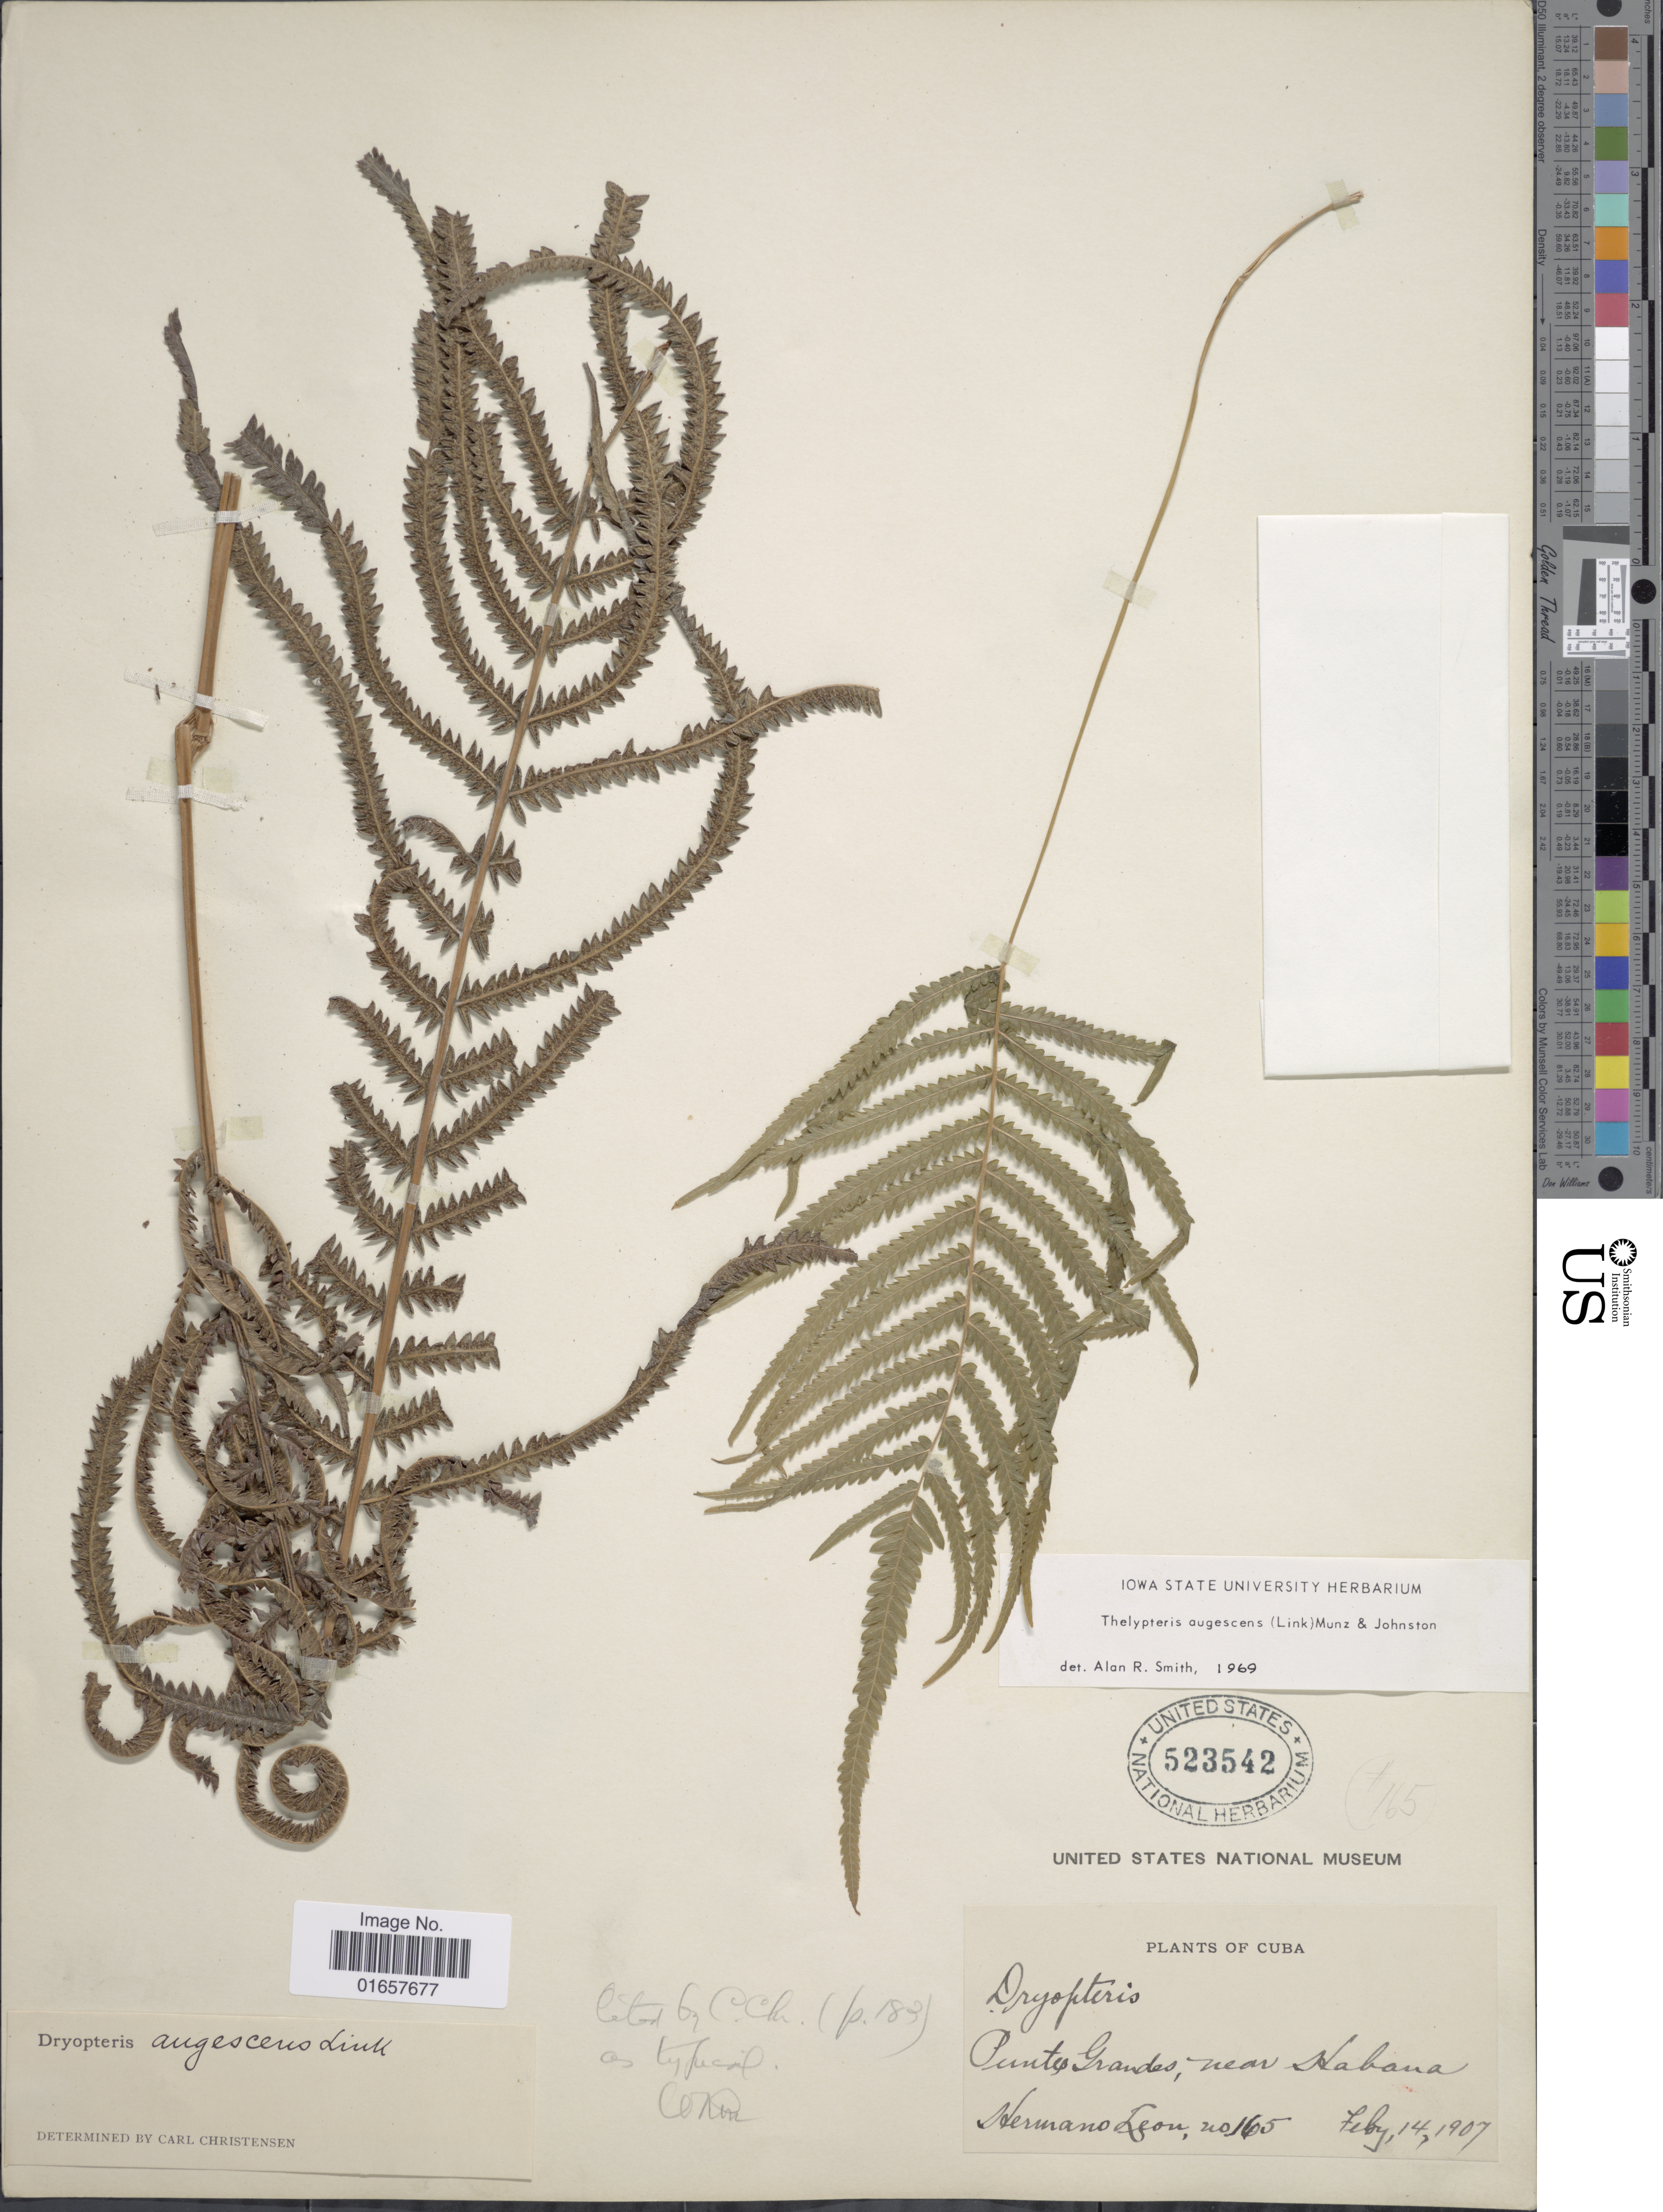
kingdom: Plantae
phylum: Tracheophyta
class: Polypodiopsida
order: Polypodiales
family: Thelypteridaceae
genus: Christella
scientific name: Christella augescens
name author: (Link) Pic. Serm.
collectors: Henry Leon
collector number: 165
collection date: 1907-02-14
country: Cuba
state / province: La Habana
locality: Cuba, Punto Grando, near Habana.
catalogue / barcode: US 523542